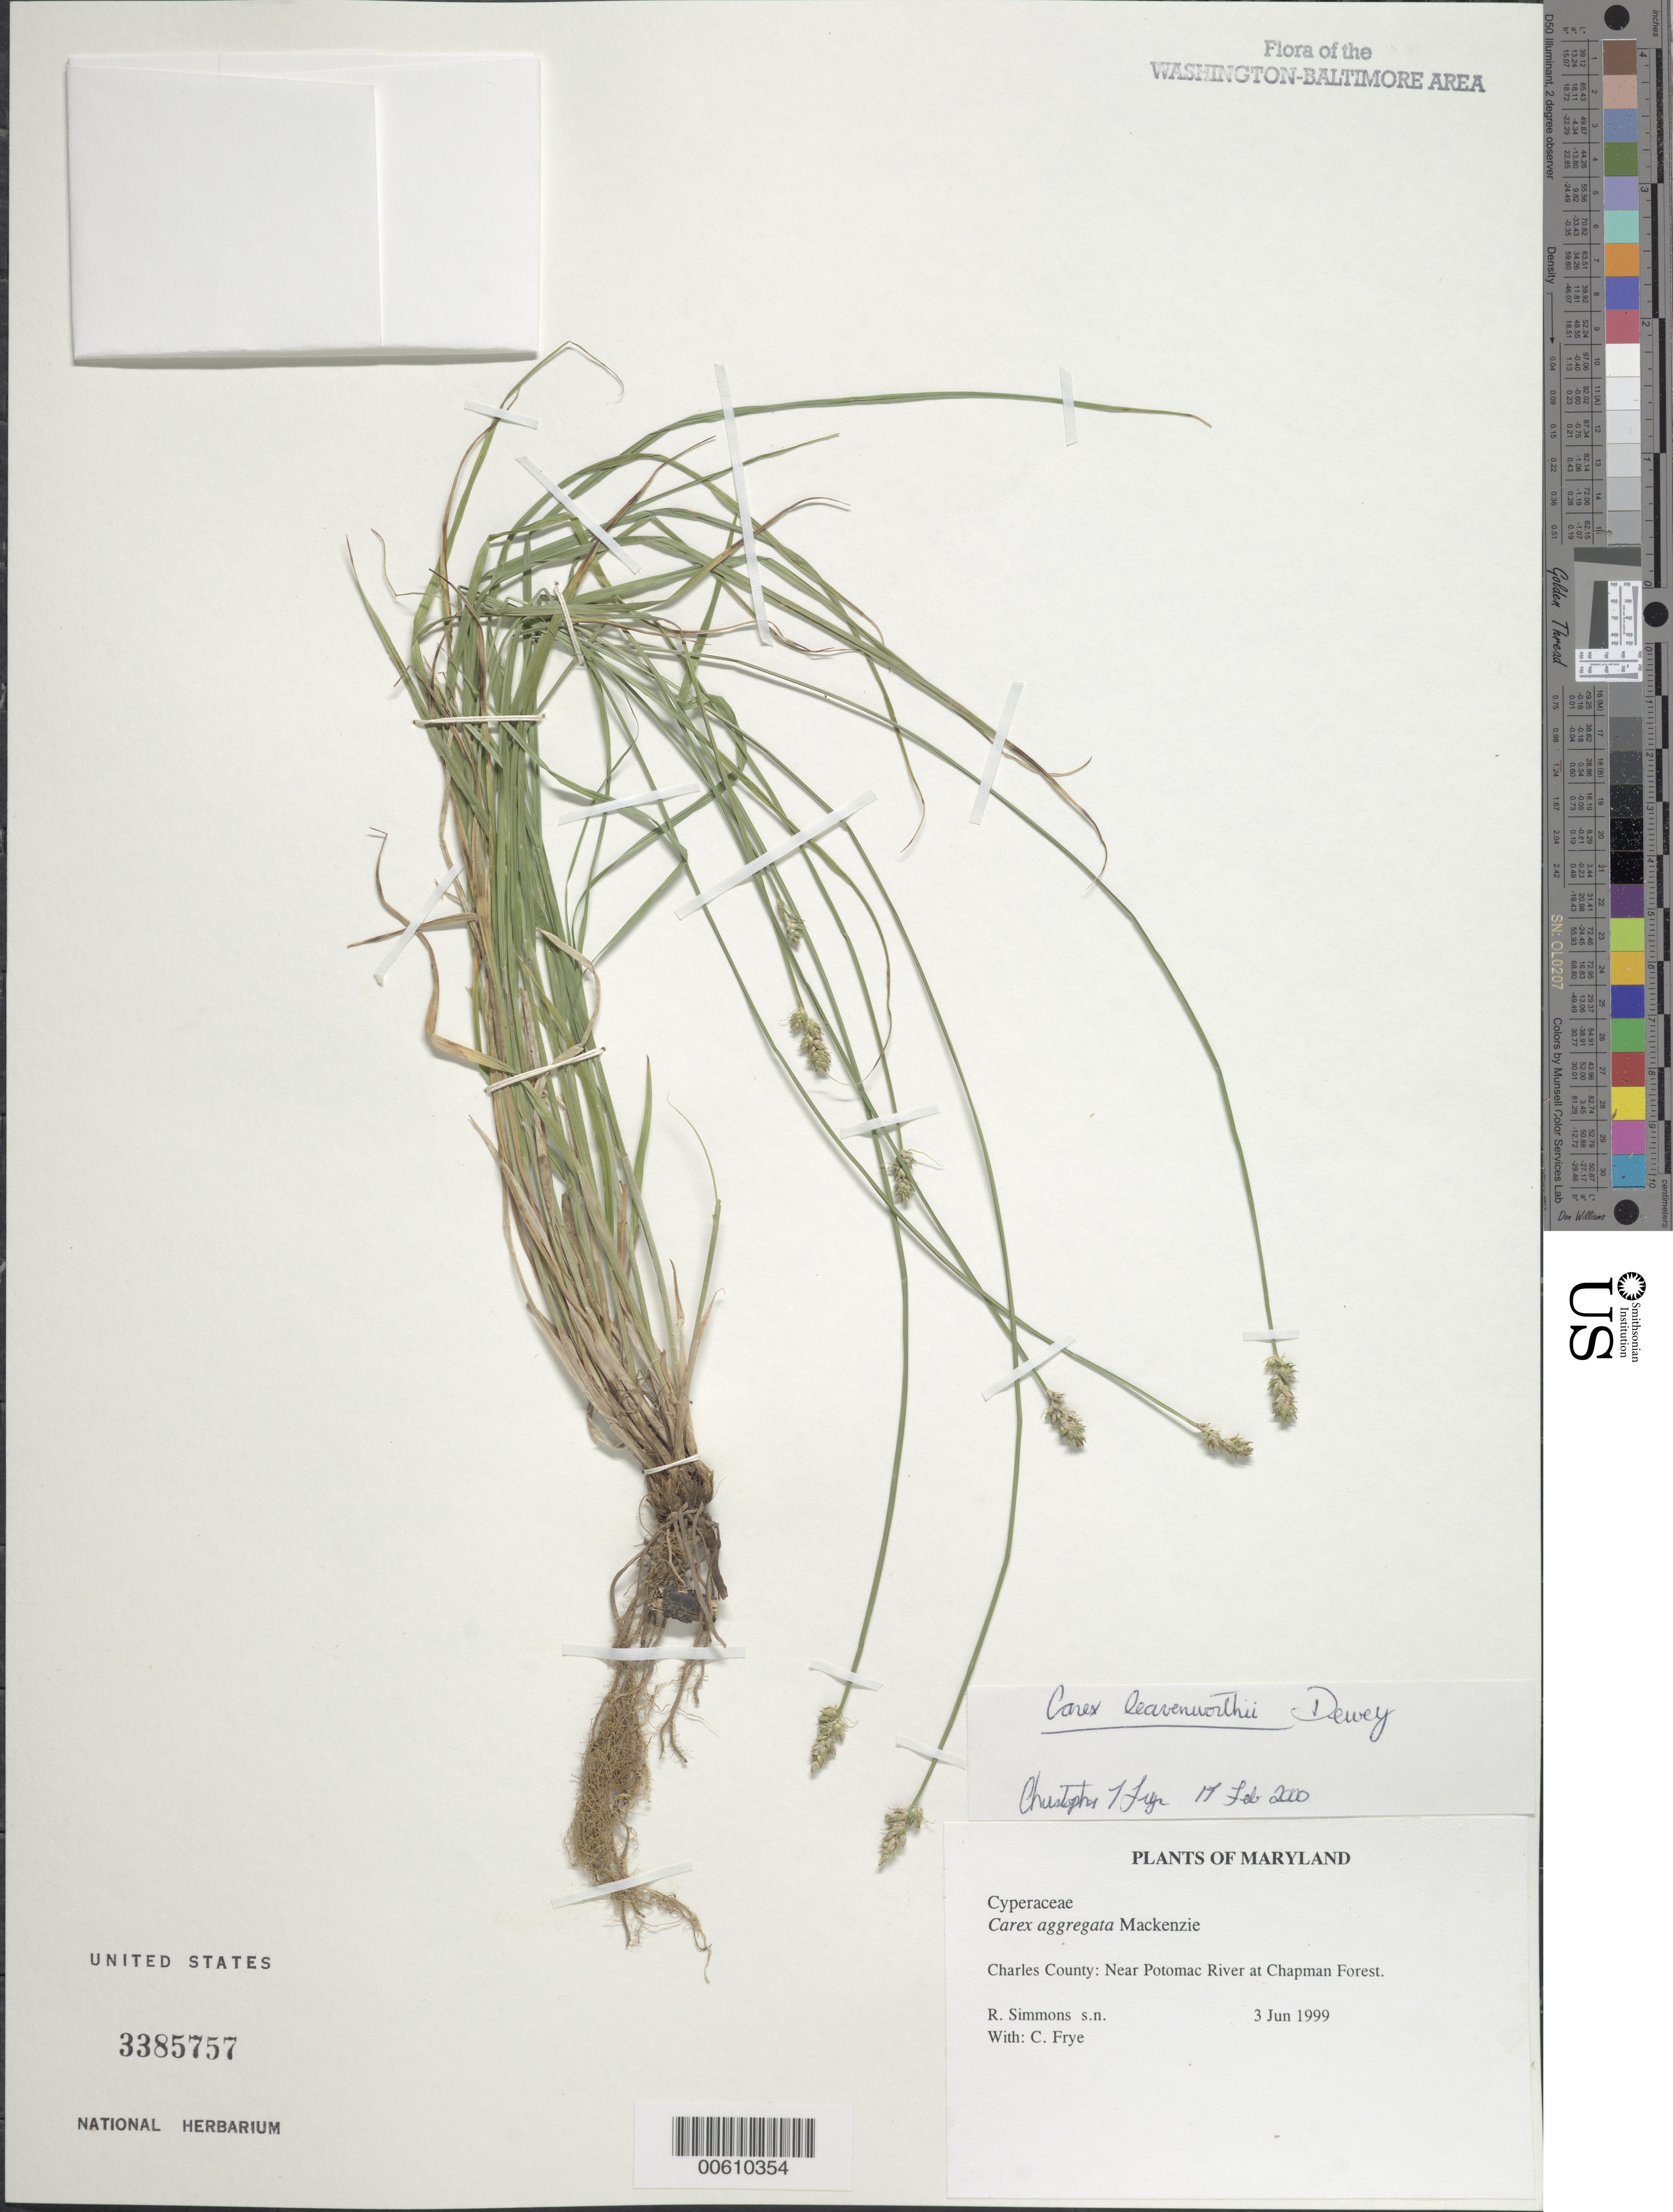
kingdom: Plantae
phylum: Tracheophyta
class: Liliopsida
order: Poales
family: Cyperaceae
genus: Carex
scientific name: Carex leavenworthii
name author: Dewey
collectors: R. H. Simmons & C. Frye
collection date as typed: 03 Jun 1999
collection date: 1999-06-03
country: United States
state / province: Maryland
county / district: Charles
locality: Near Potomac River at Chapman Forest.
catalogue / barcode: US 3385757